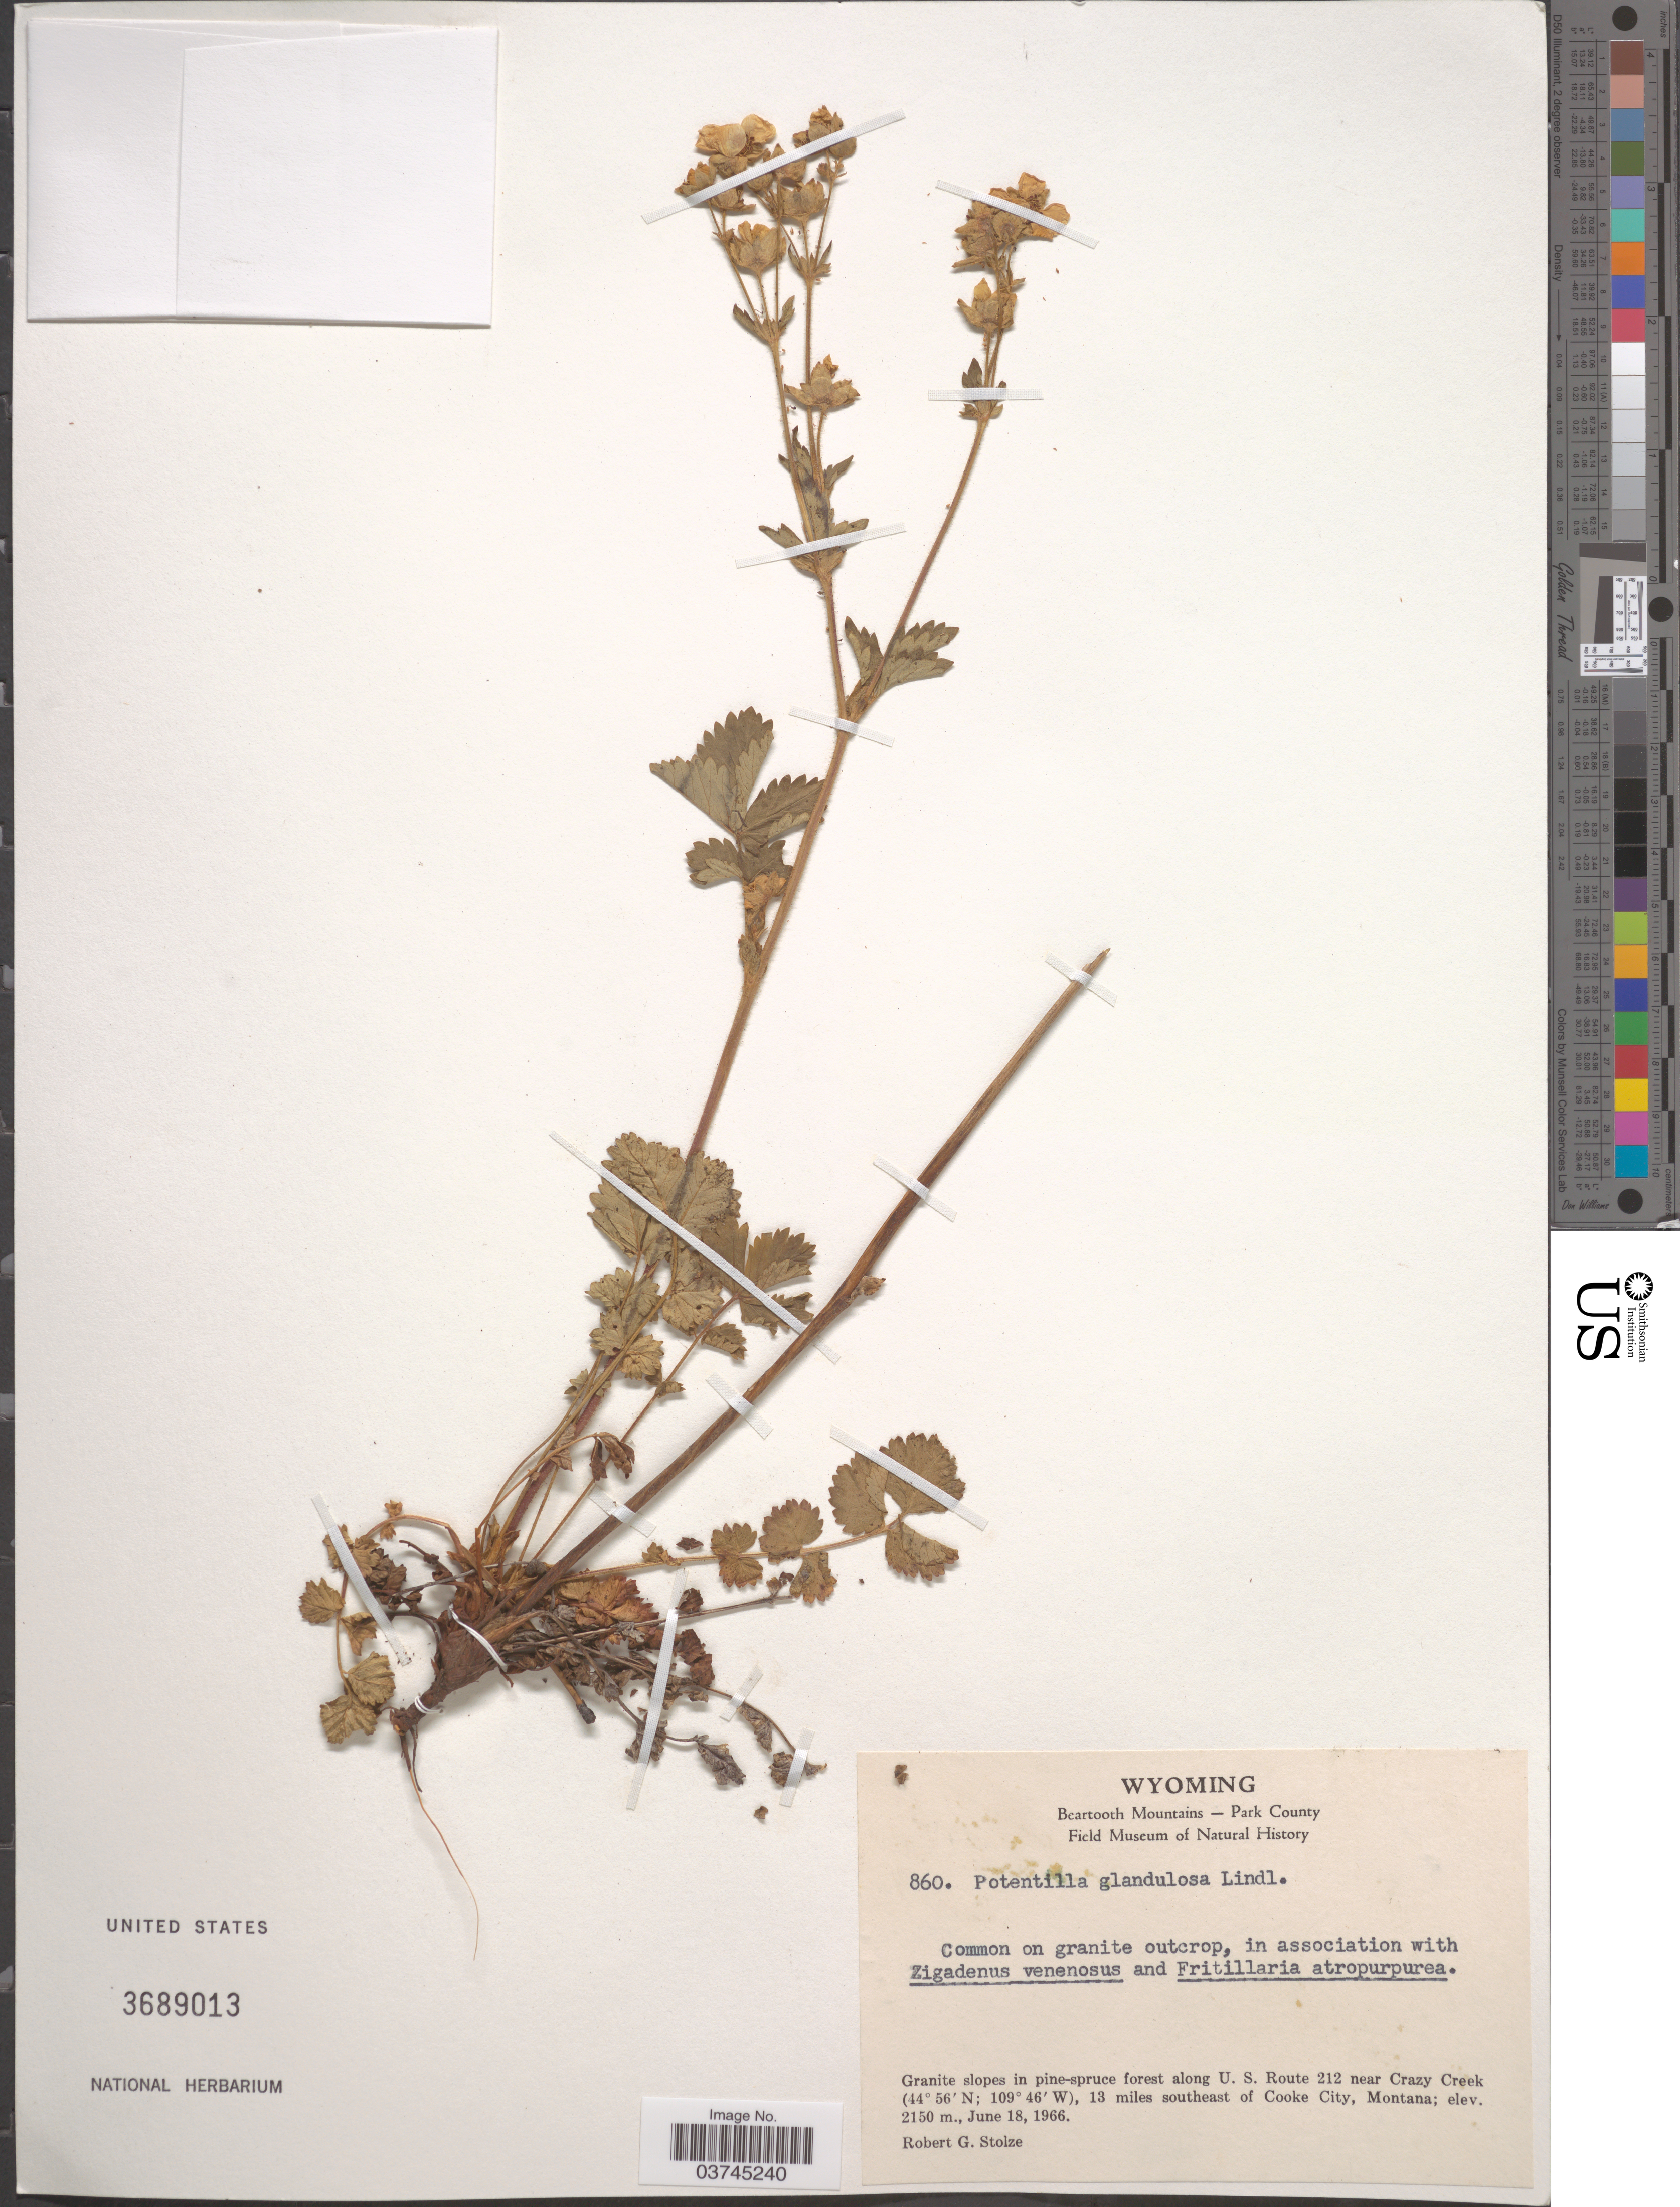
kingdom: Plantae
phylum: Tracheophyta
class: Magnoliopsida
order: Rosales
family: Rosaceae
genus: Drymocallis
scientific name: Drymocallis glandulosa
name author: (Lindl.) Rydb.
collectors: R. G. Stolze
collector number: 860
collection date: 1966-06-18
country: United States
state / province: Wyoming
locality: Beartooth Mountains - Park County. Granite slopes in pine-spruce forest along U. S. Route 212 near Crazy Creek, 13 miles southeast of Cooke City, Montana.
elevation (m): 2150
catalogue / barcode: US 3689013